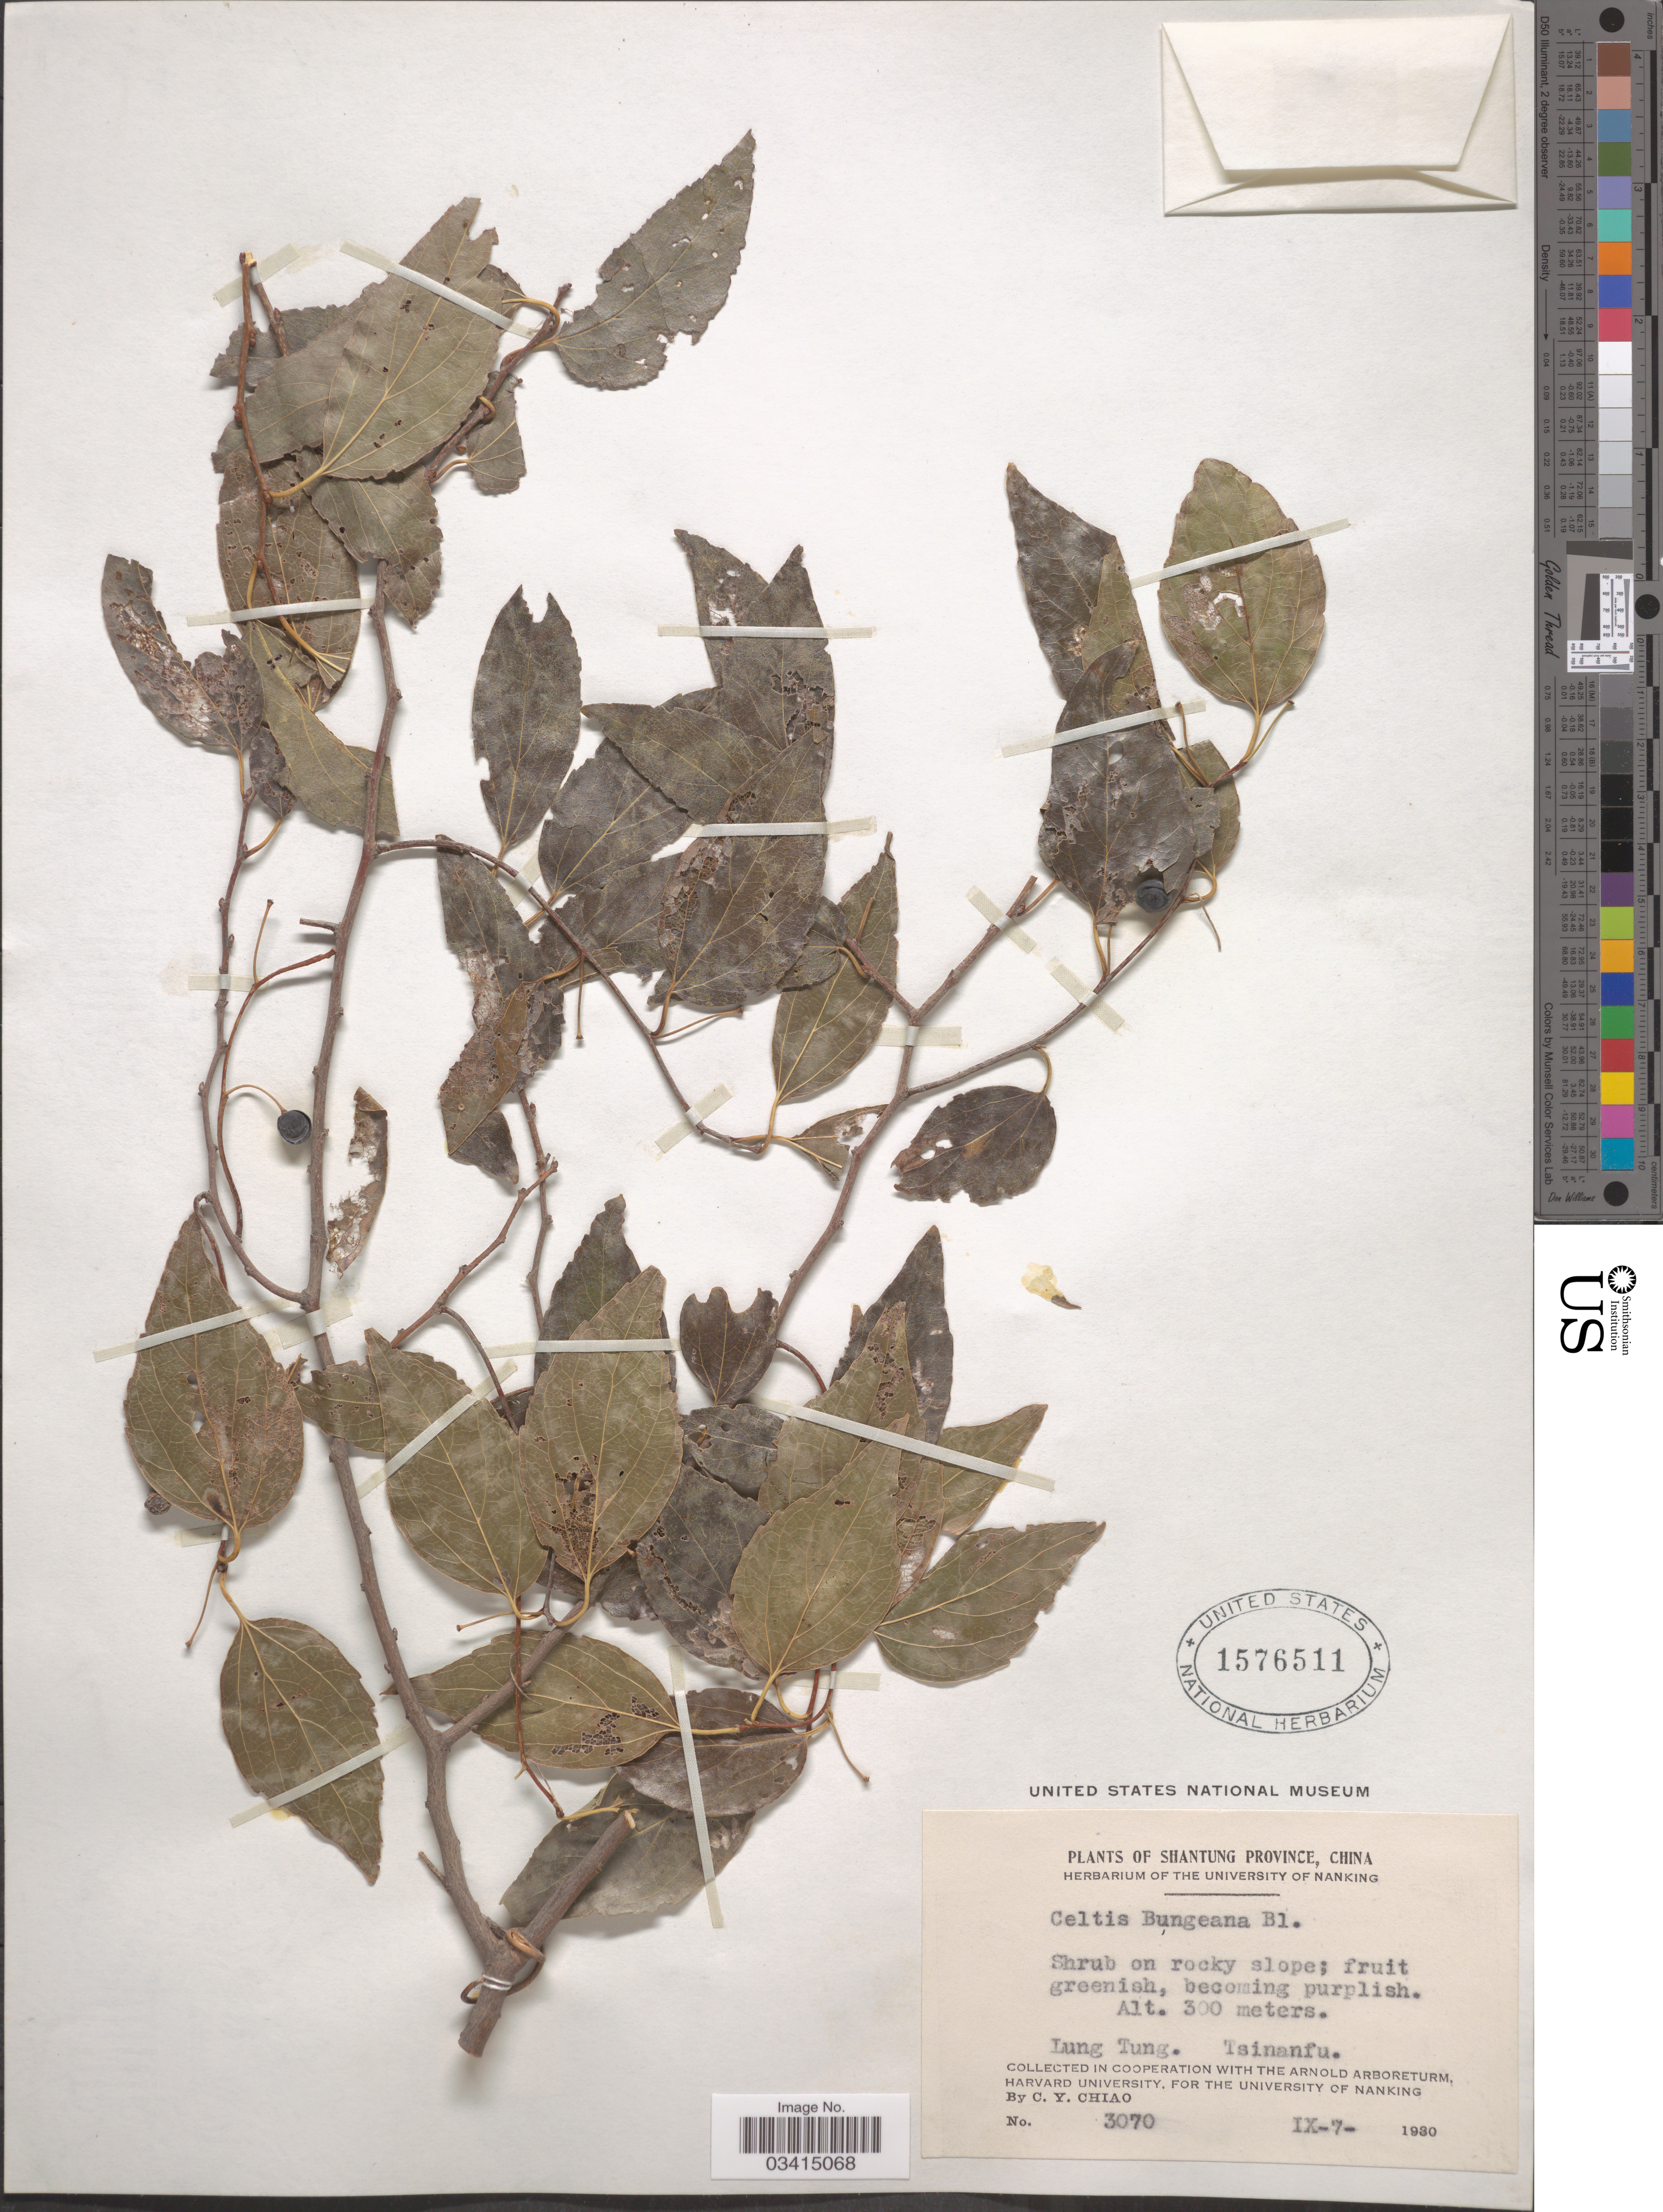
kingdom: Plantae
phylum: Tracheophyta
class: Magnoliopsida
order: Rosales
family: Cannabaceae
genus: Celtis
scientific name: Celtis bungeana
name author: Blume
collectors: C. Y. Chiao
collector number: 3070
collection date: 1930-09-07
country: China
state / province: Shandong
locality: Shantung Province. Lung Tung. Tsinanfu.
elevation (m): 300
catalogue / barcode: US 1576511